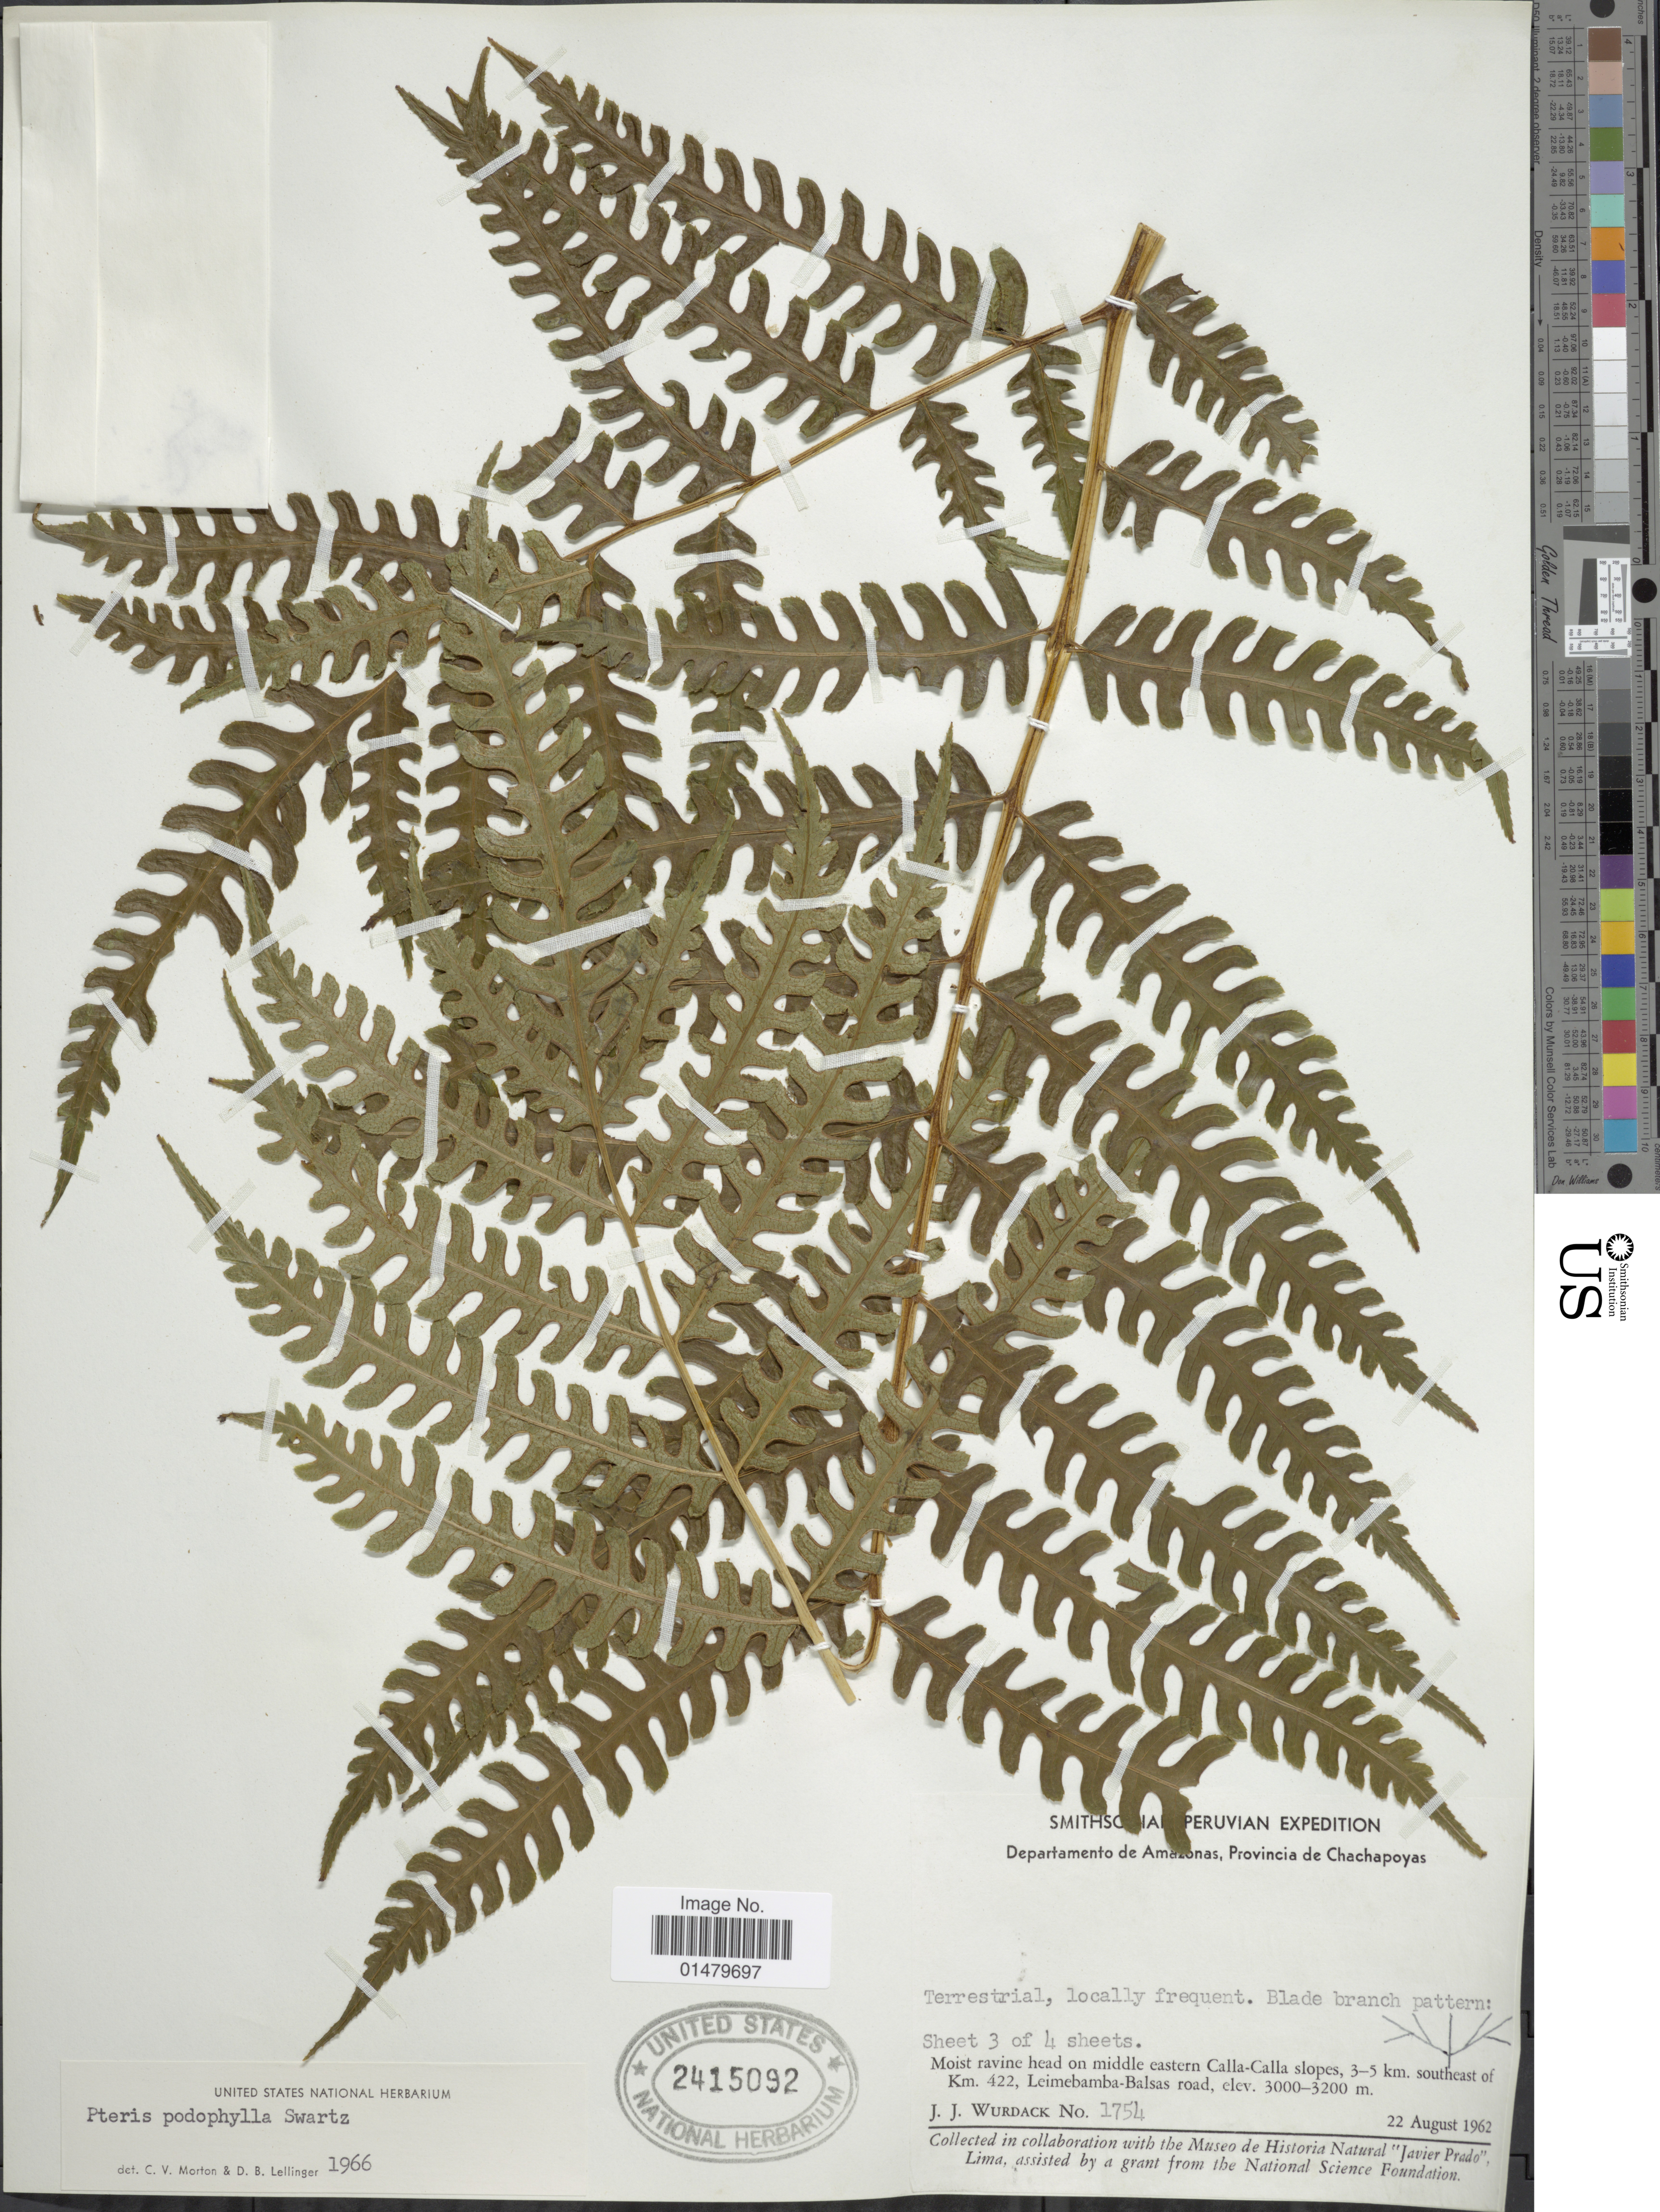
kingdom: Plantae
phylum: Tracheophyta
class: Polypodiopsida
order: Polypodiales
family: Pteridaceae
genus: Pteris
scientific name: Pteris podophylla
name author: Sw.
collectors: J. J. Wurdack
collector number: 1754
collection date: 1962-08-22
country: Peru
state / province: Amazonas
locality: Departamento de Amazonas, Provincia de Chachapoyas. Moist ravine head on middle eastern Calla-Calla slopes, 3-5 km. southeast of Km. 422, Leimebamba-Balsas road.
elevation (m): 3000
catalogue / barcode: US 2415092